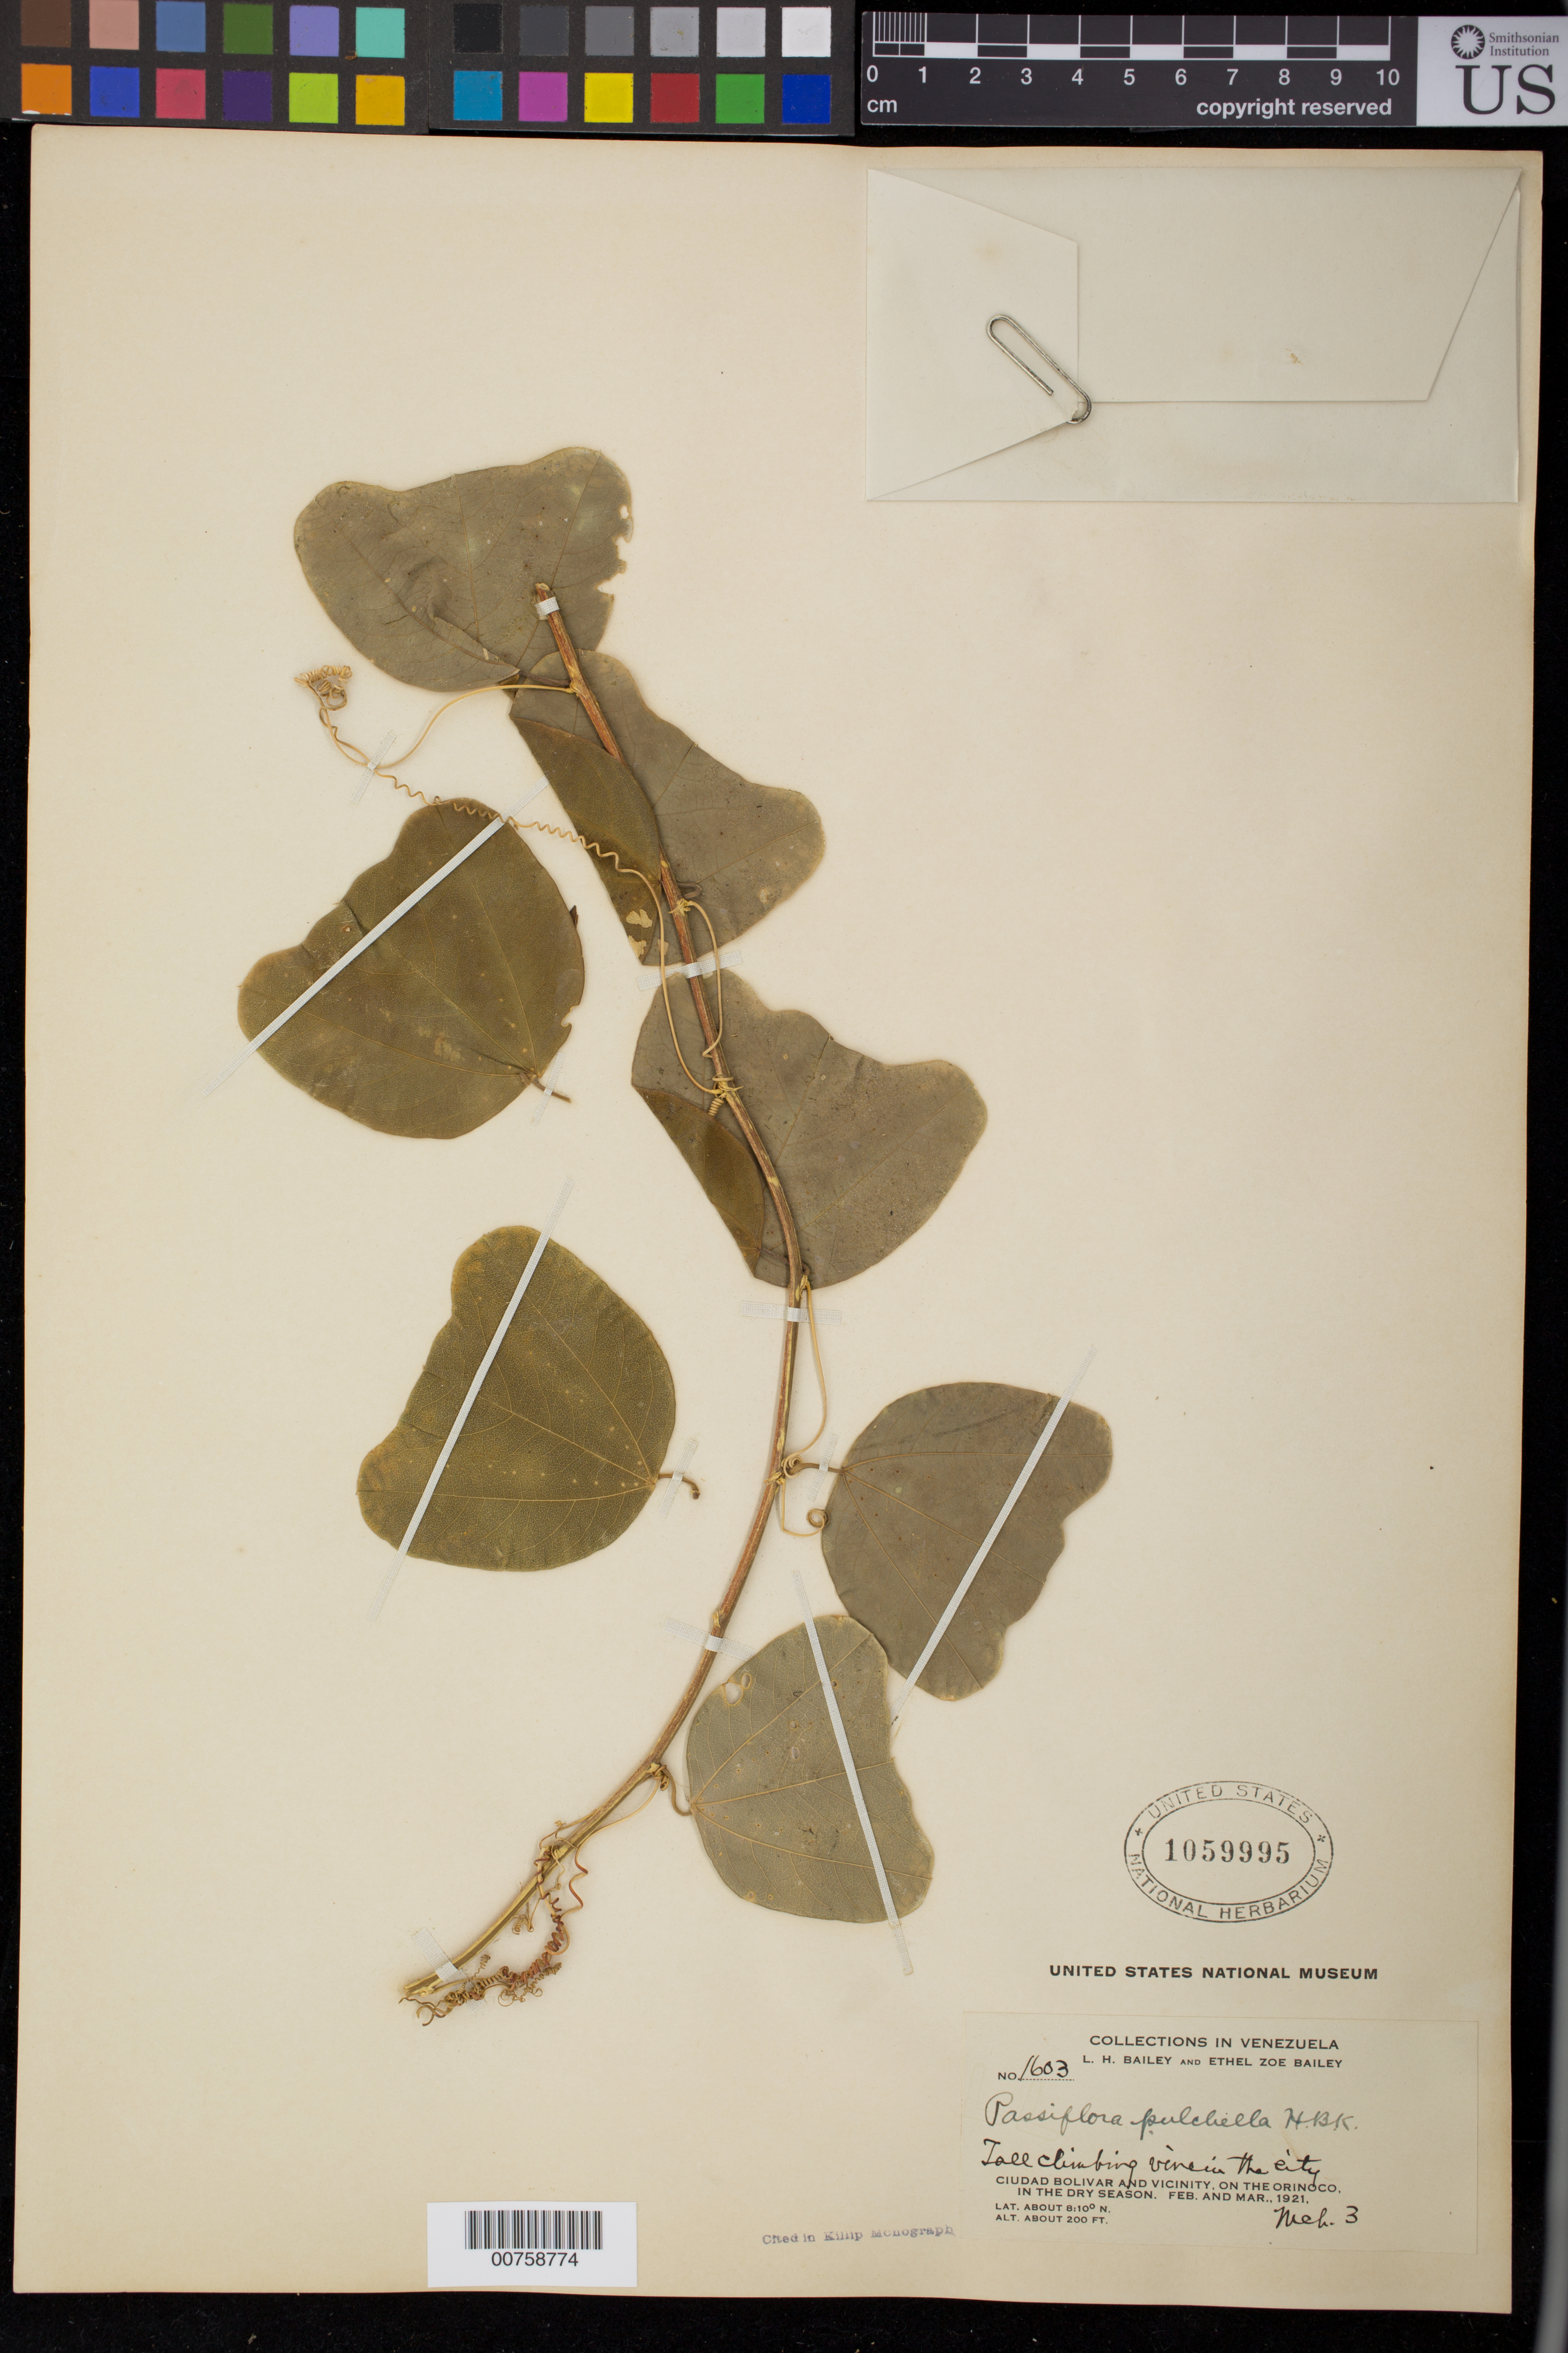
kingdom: Plantae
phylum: Tracheophyta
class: Magnoliopsida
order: Malpighiales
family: Passifloraceae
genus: Passiflora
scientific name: Passiflora pulchella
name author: Kunth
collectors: L. H. Bailey & E. Z. Bailey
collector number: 1603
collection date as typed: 3-Mar-21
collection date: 1921-03-03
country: Venezuela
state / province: Bolívar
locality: Ciudad Bolívar and vicinity, Orinoco R.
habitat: Dry season, in the city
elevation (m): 61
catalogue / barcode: US 1059995